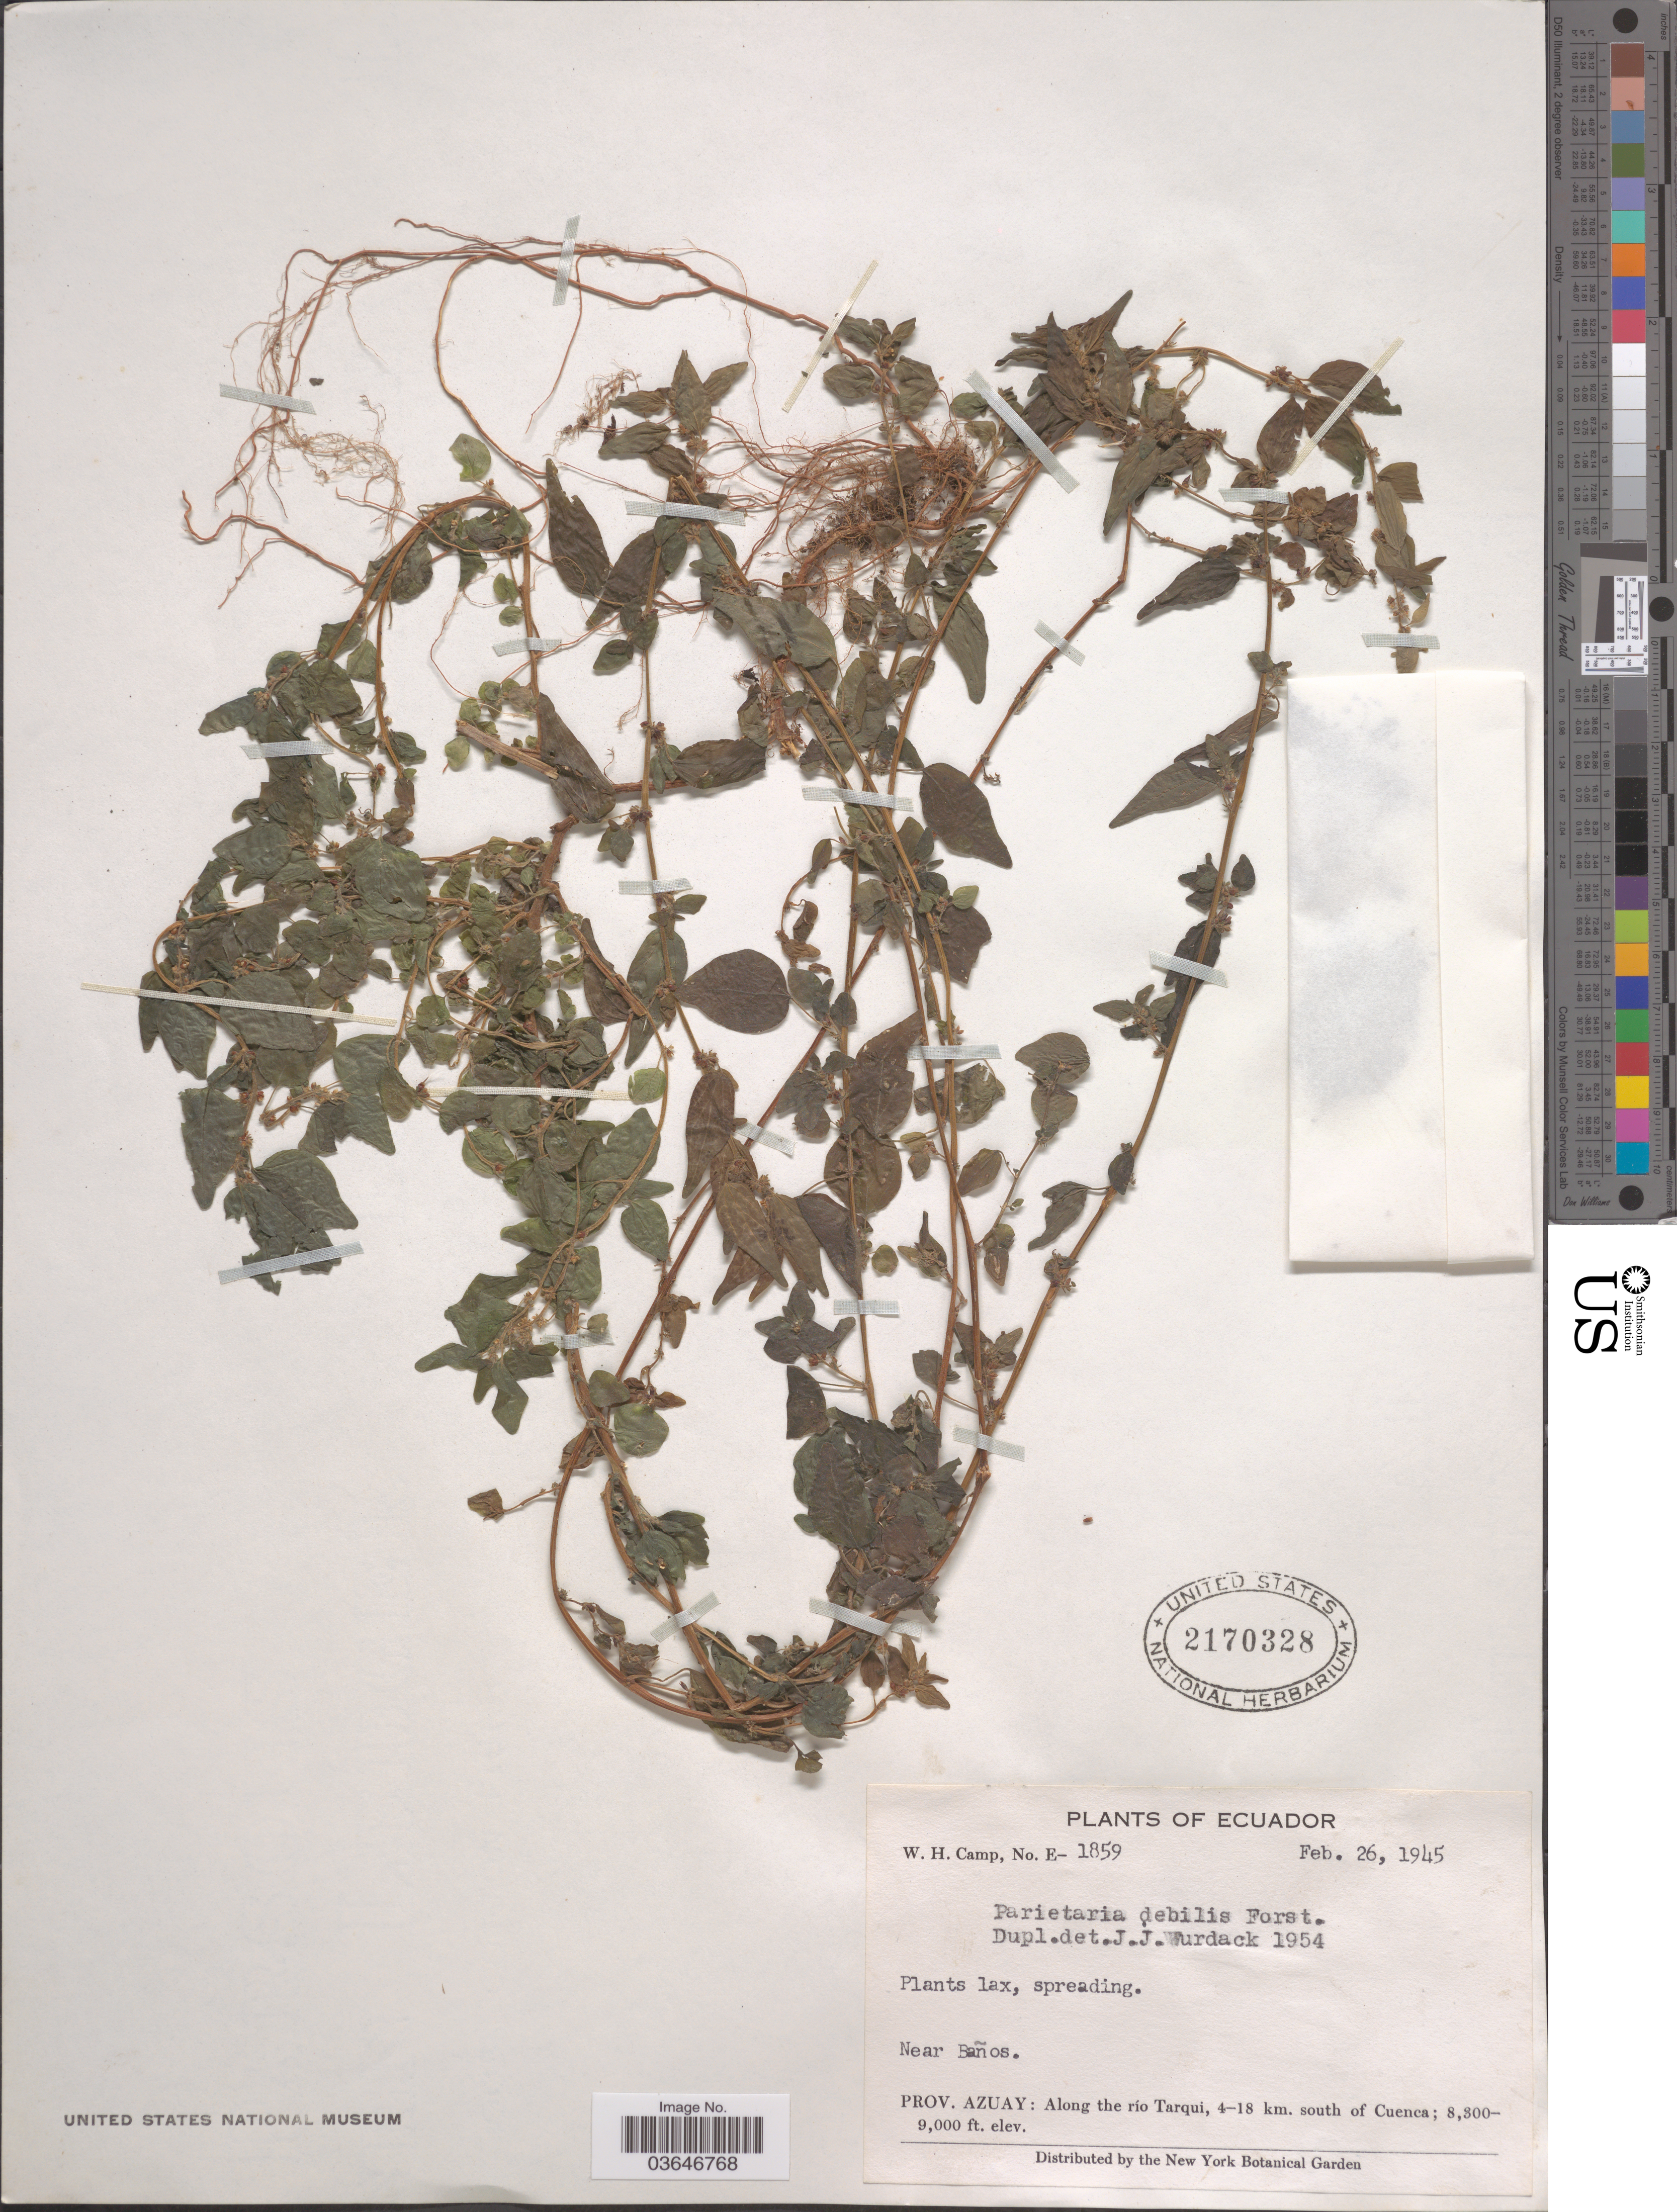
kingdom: Plantae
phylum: Tracheophyta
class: Magnoliopsida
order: Rosales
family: Urticaceae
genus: Parietaria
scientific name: Parietaria debilis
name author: G. Forst.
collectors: W. H. Camp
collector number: E-1859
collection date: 1945-02-26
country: Ecuador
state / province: Azuay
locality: Near Baños. Along the río Tarqui, 4-18 km. south of Cuenca.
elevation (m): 2530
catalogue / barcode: US 2170328